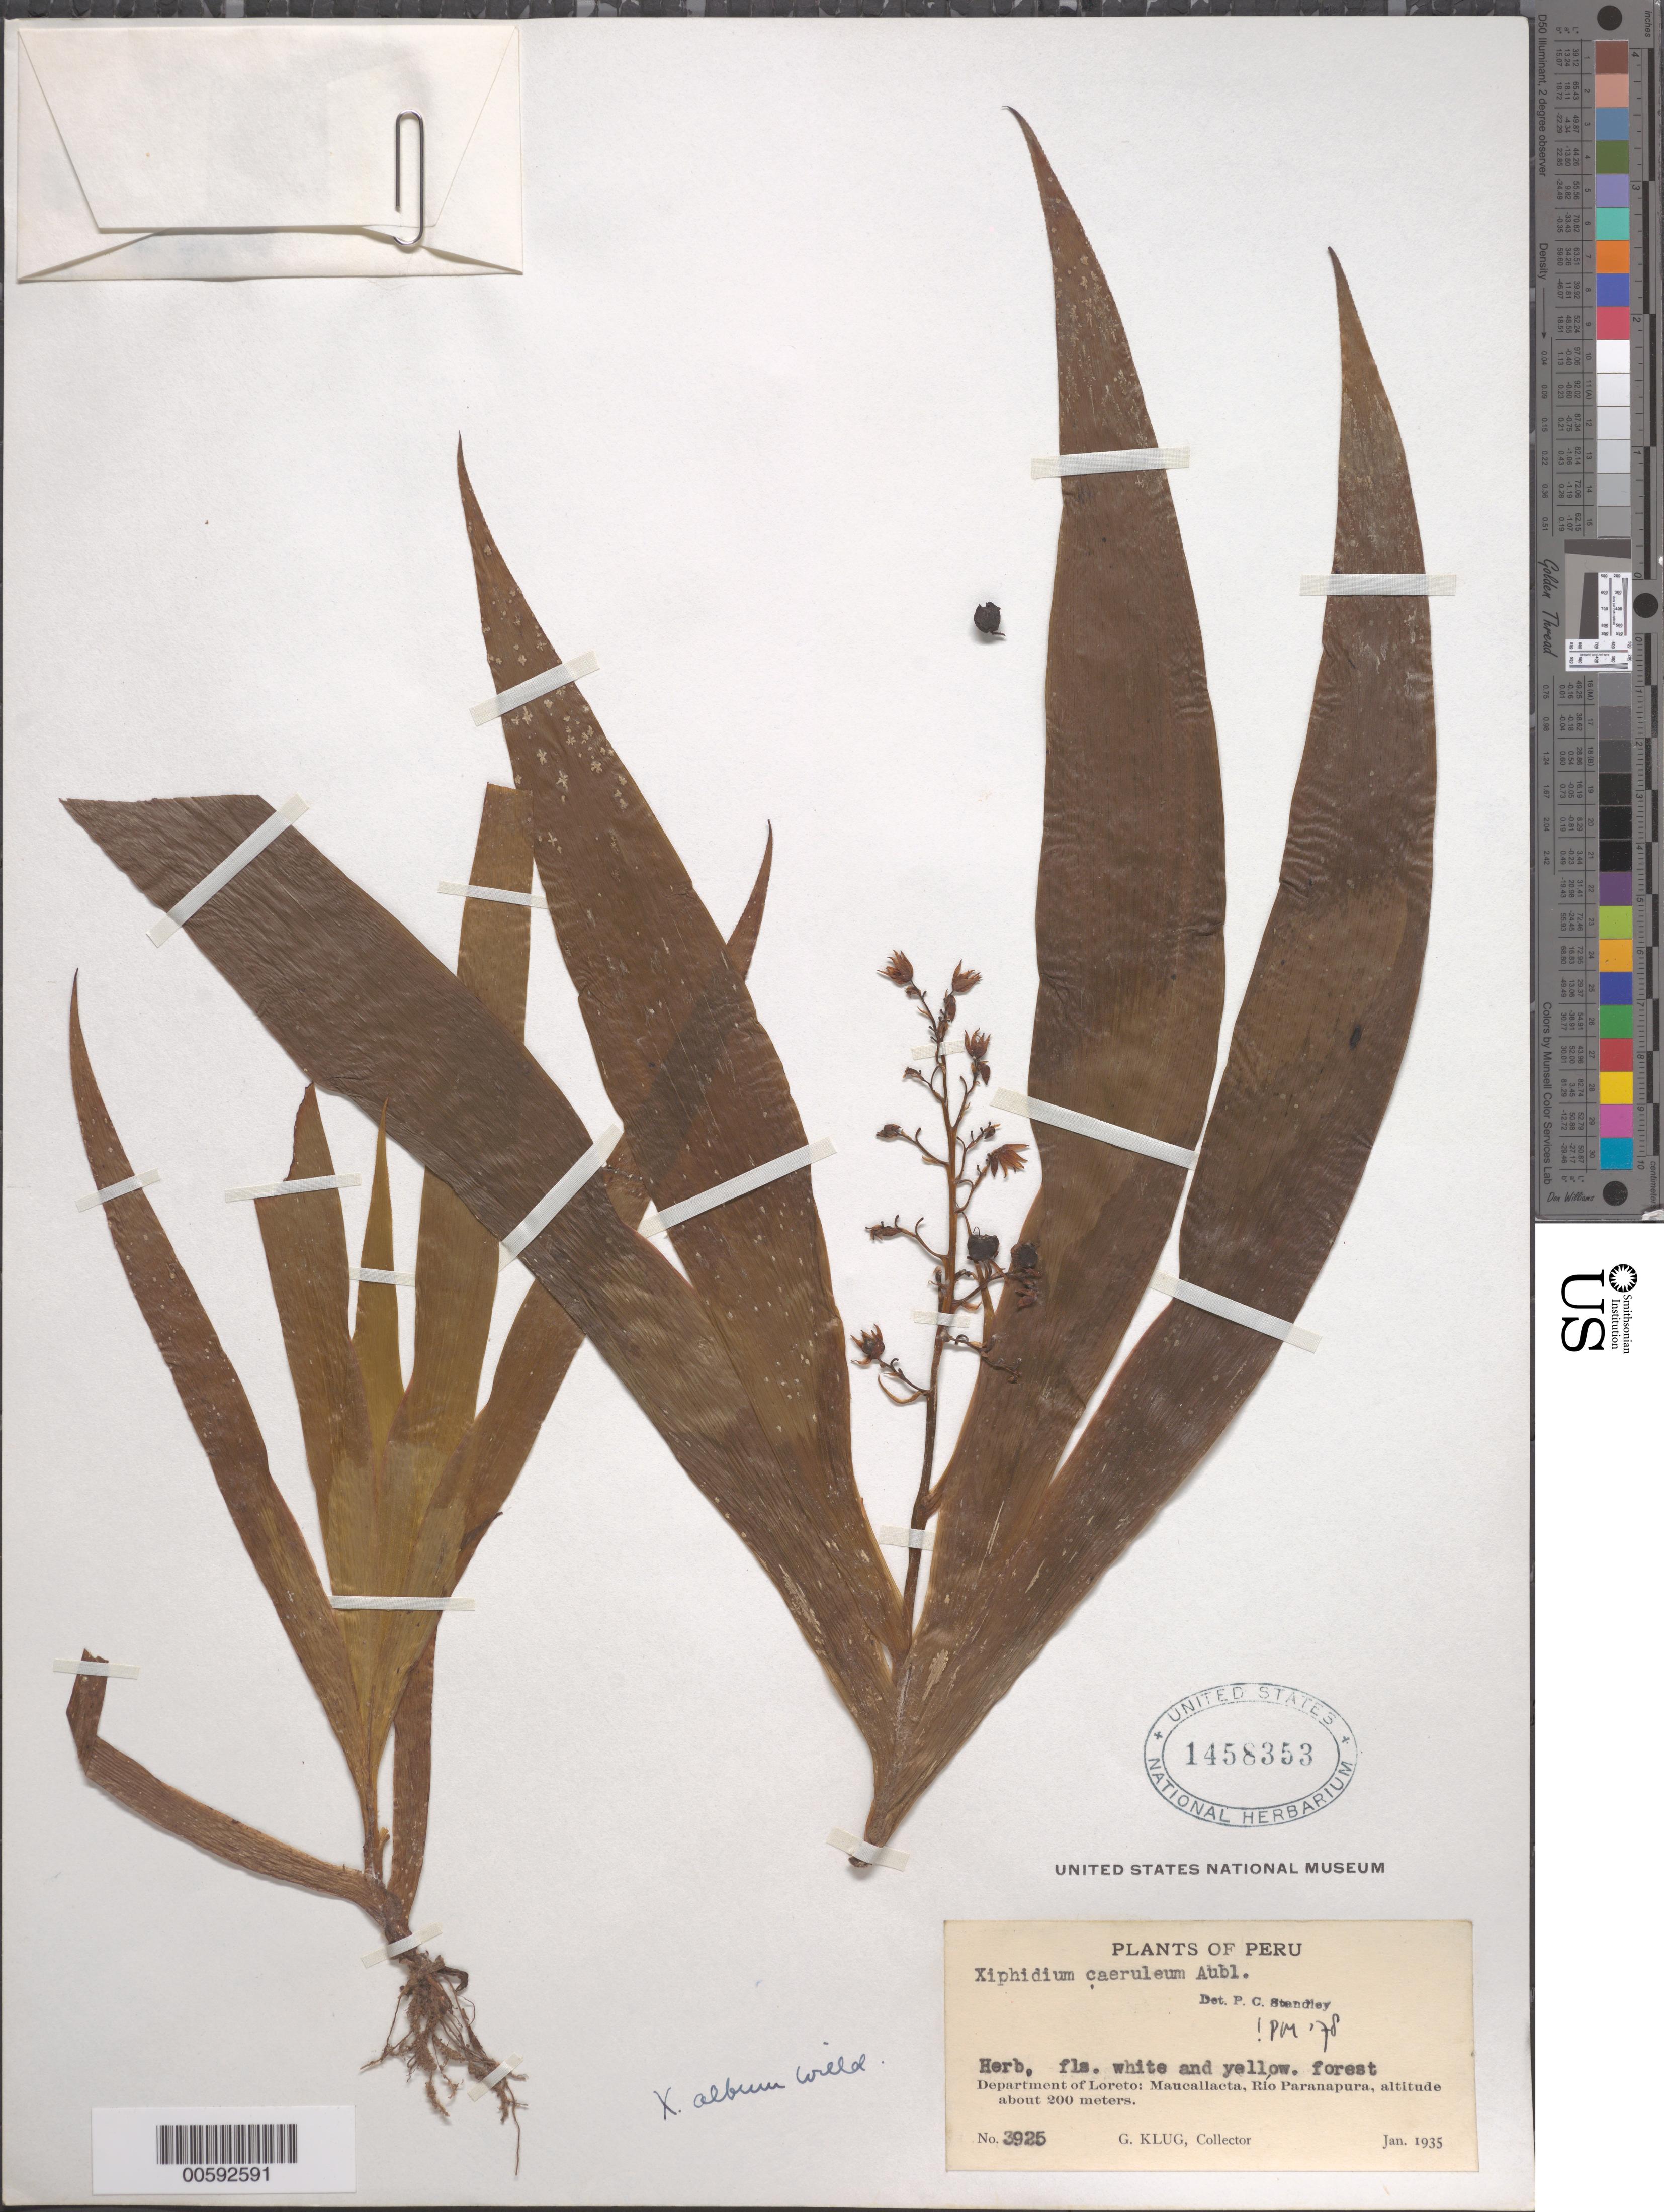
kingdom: Plantae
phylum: Tracheophyta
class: Liliopsida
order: Commelinales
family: Haemodoraceae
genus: Xiphidium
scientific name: Xiphidium caeruleum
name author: Aubl.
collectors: G. Klug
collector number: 3925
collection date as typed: Jan 1935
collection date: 1935-01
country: Peru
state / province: Loreto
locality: Maucallacta, Rio Paranapura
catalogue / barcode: US 1458353